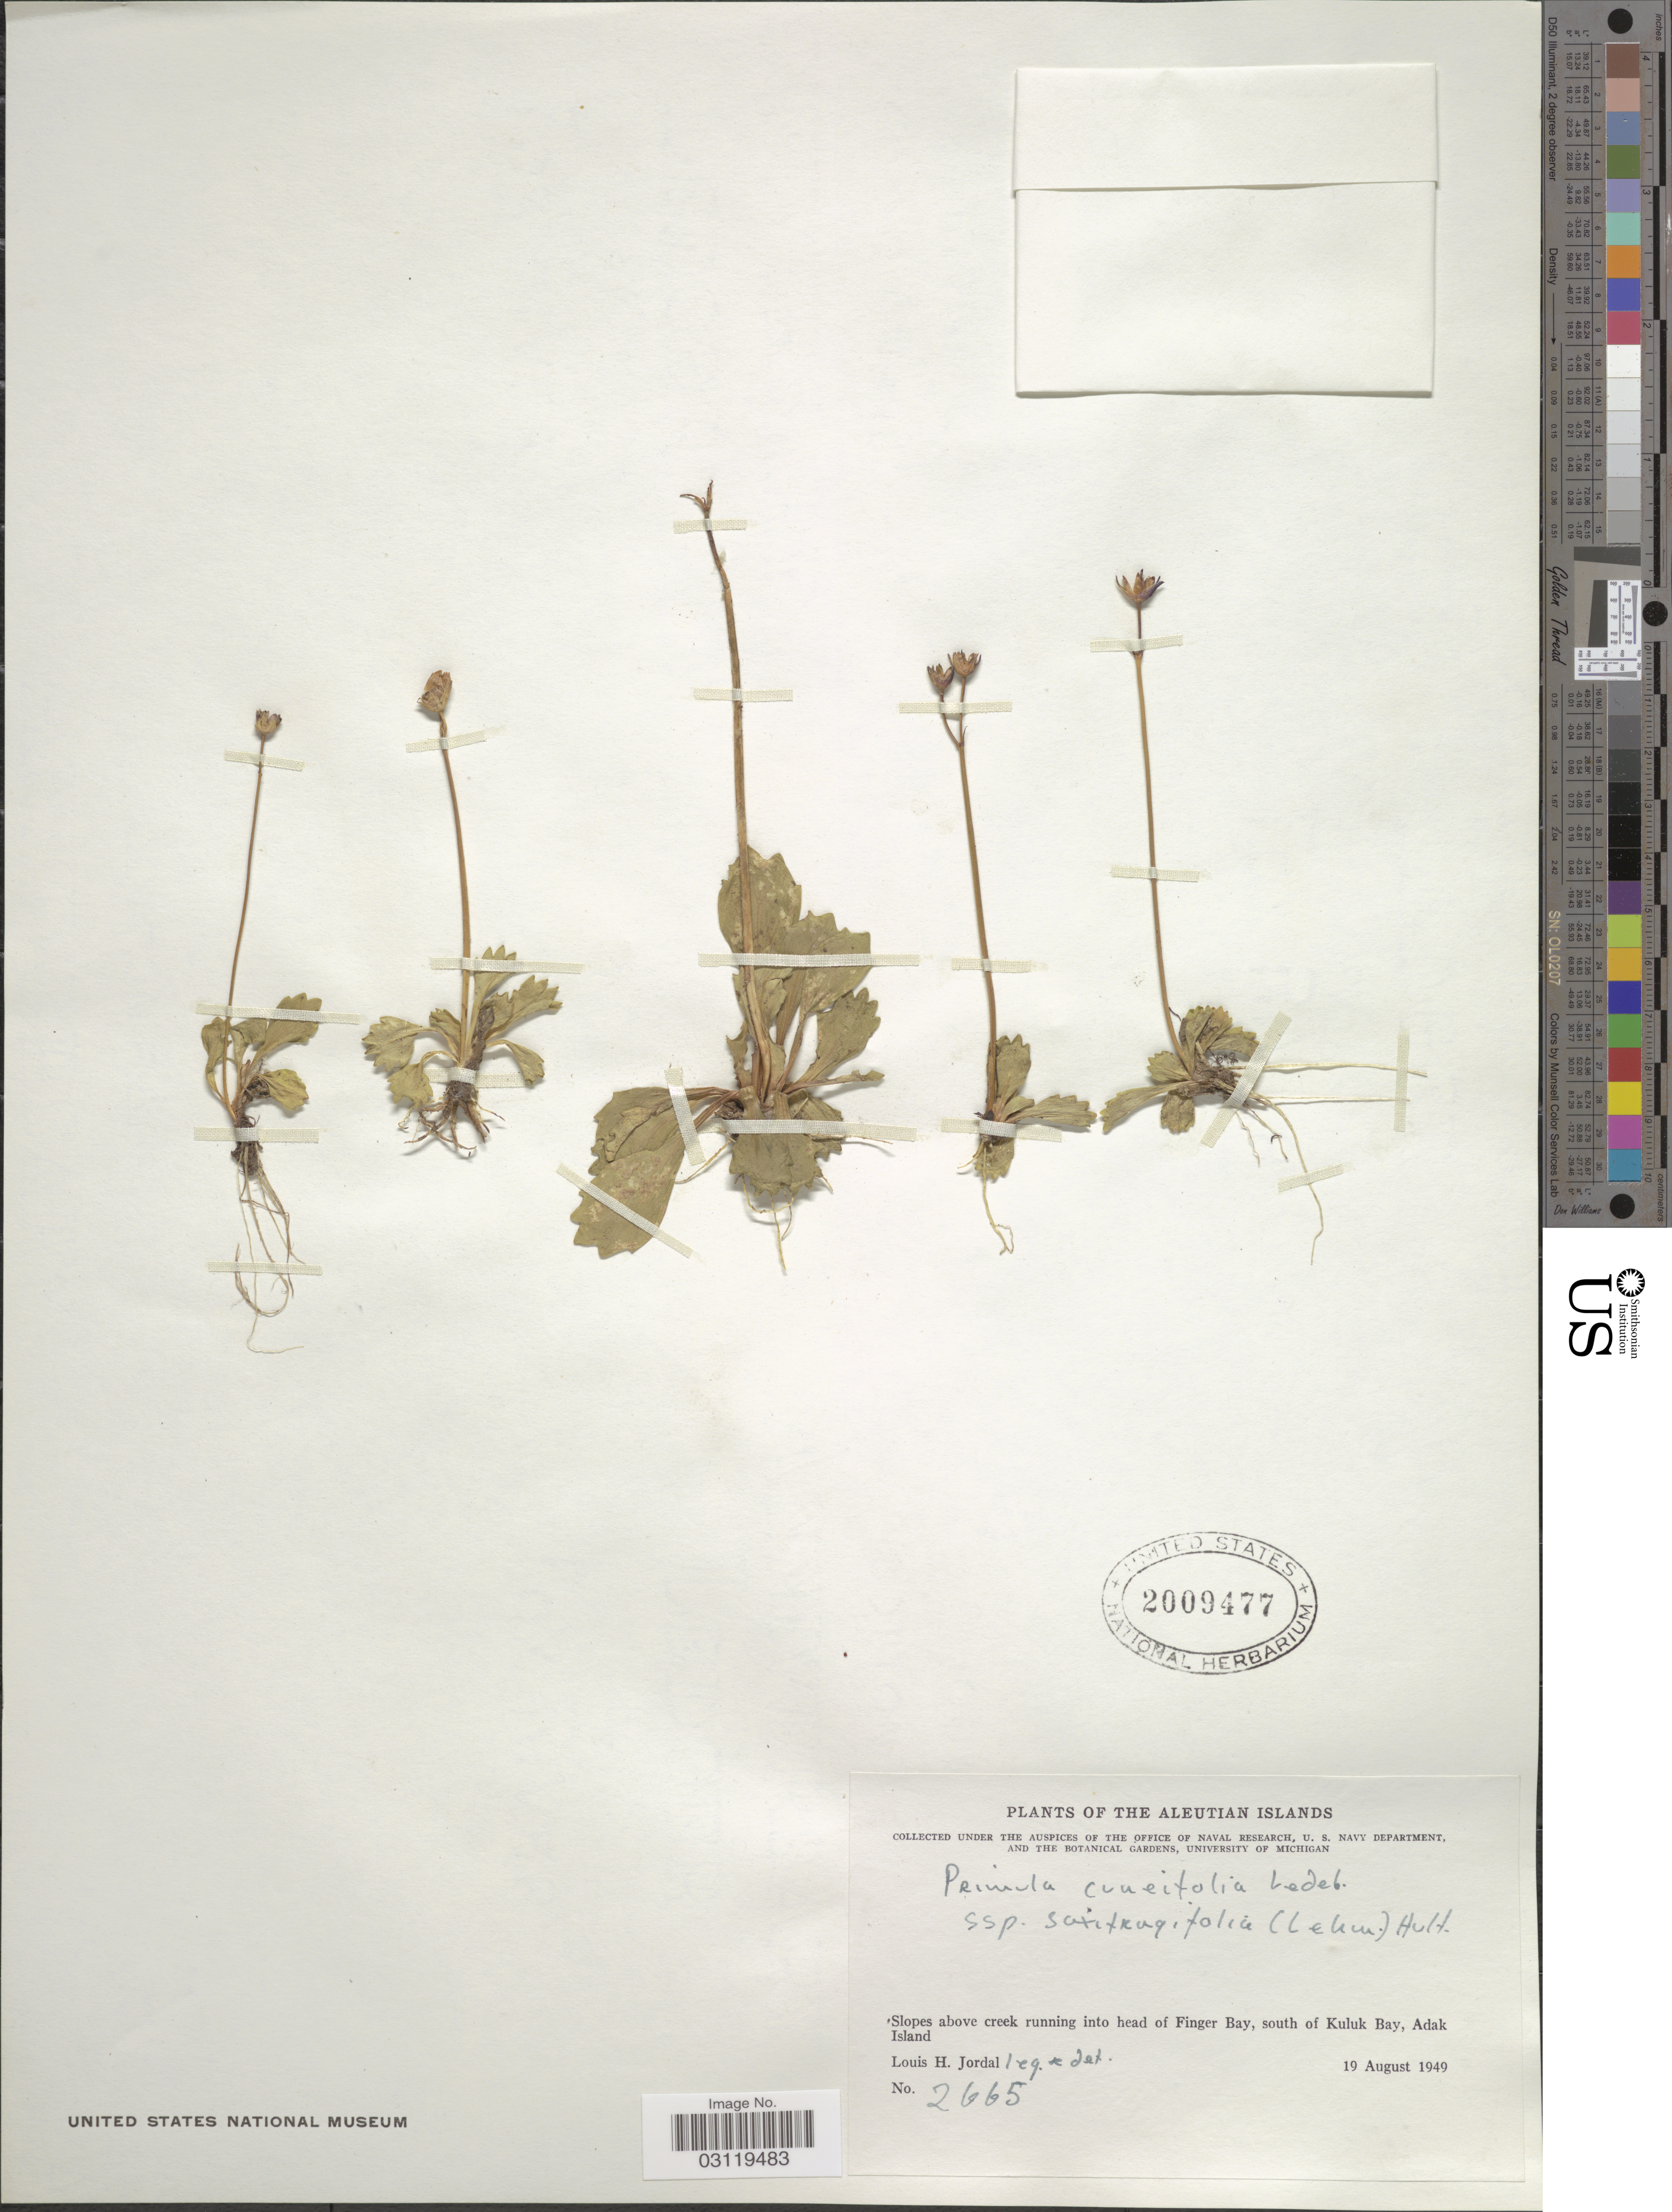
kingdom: Plantae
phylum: Tracheophyta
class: Magnoliopsida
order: Ericales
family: Primulaceae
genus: Primula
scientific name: Primula cuneifolia subsp. saxifragifolia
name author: (Lehm.) W.W. Sm. & Forrest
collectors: L. Jordal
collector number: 2665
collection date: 1949-08-19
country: United States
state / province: Alaska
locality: Aleutian Islands. Slopes above creek running into head of Finger Bay, south of Kuluk Bay, Adak Island.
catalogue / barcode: US 2009477